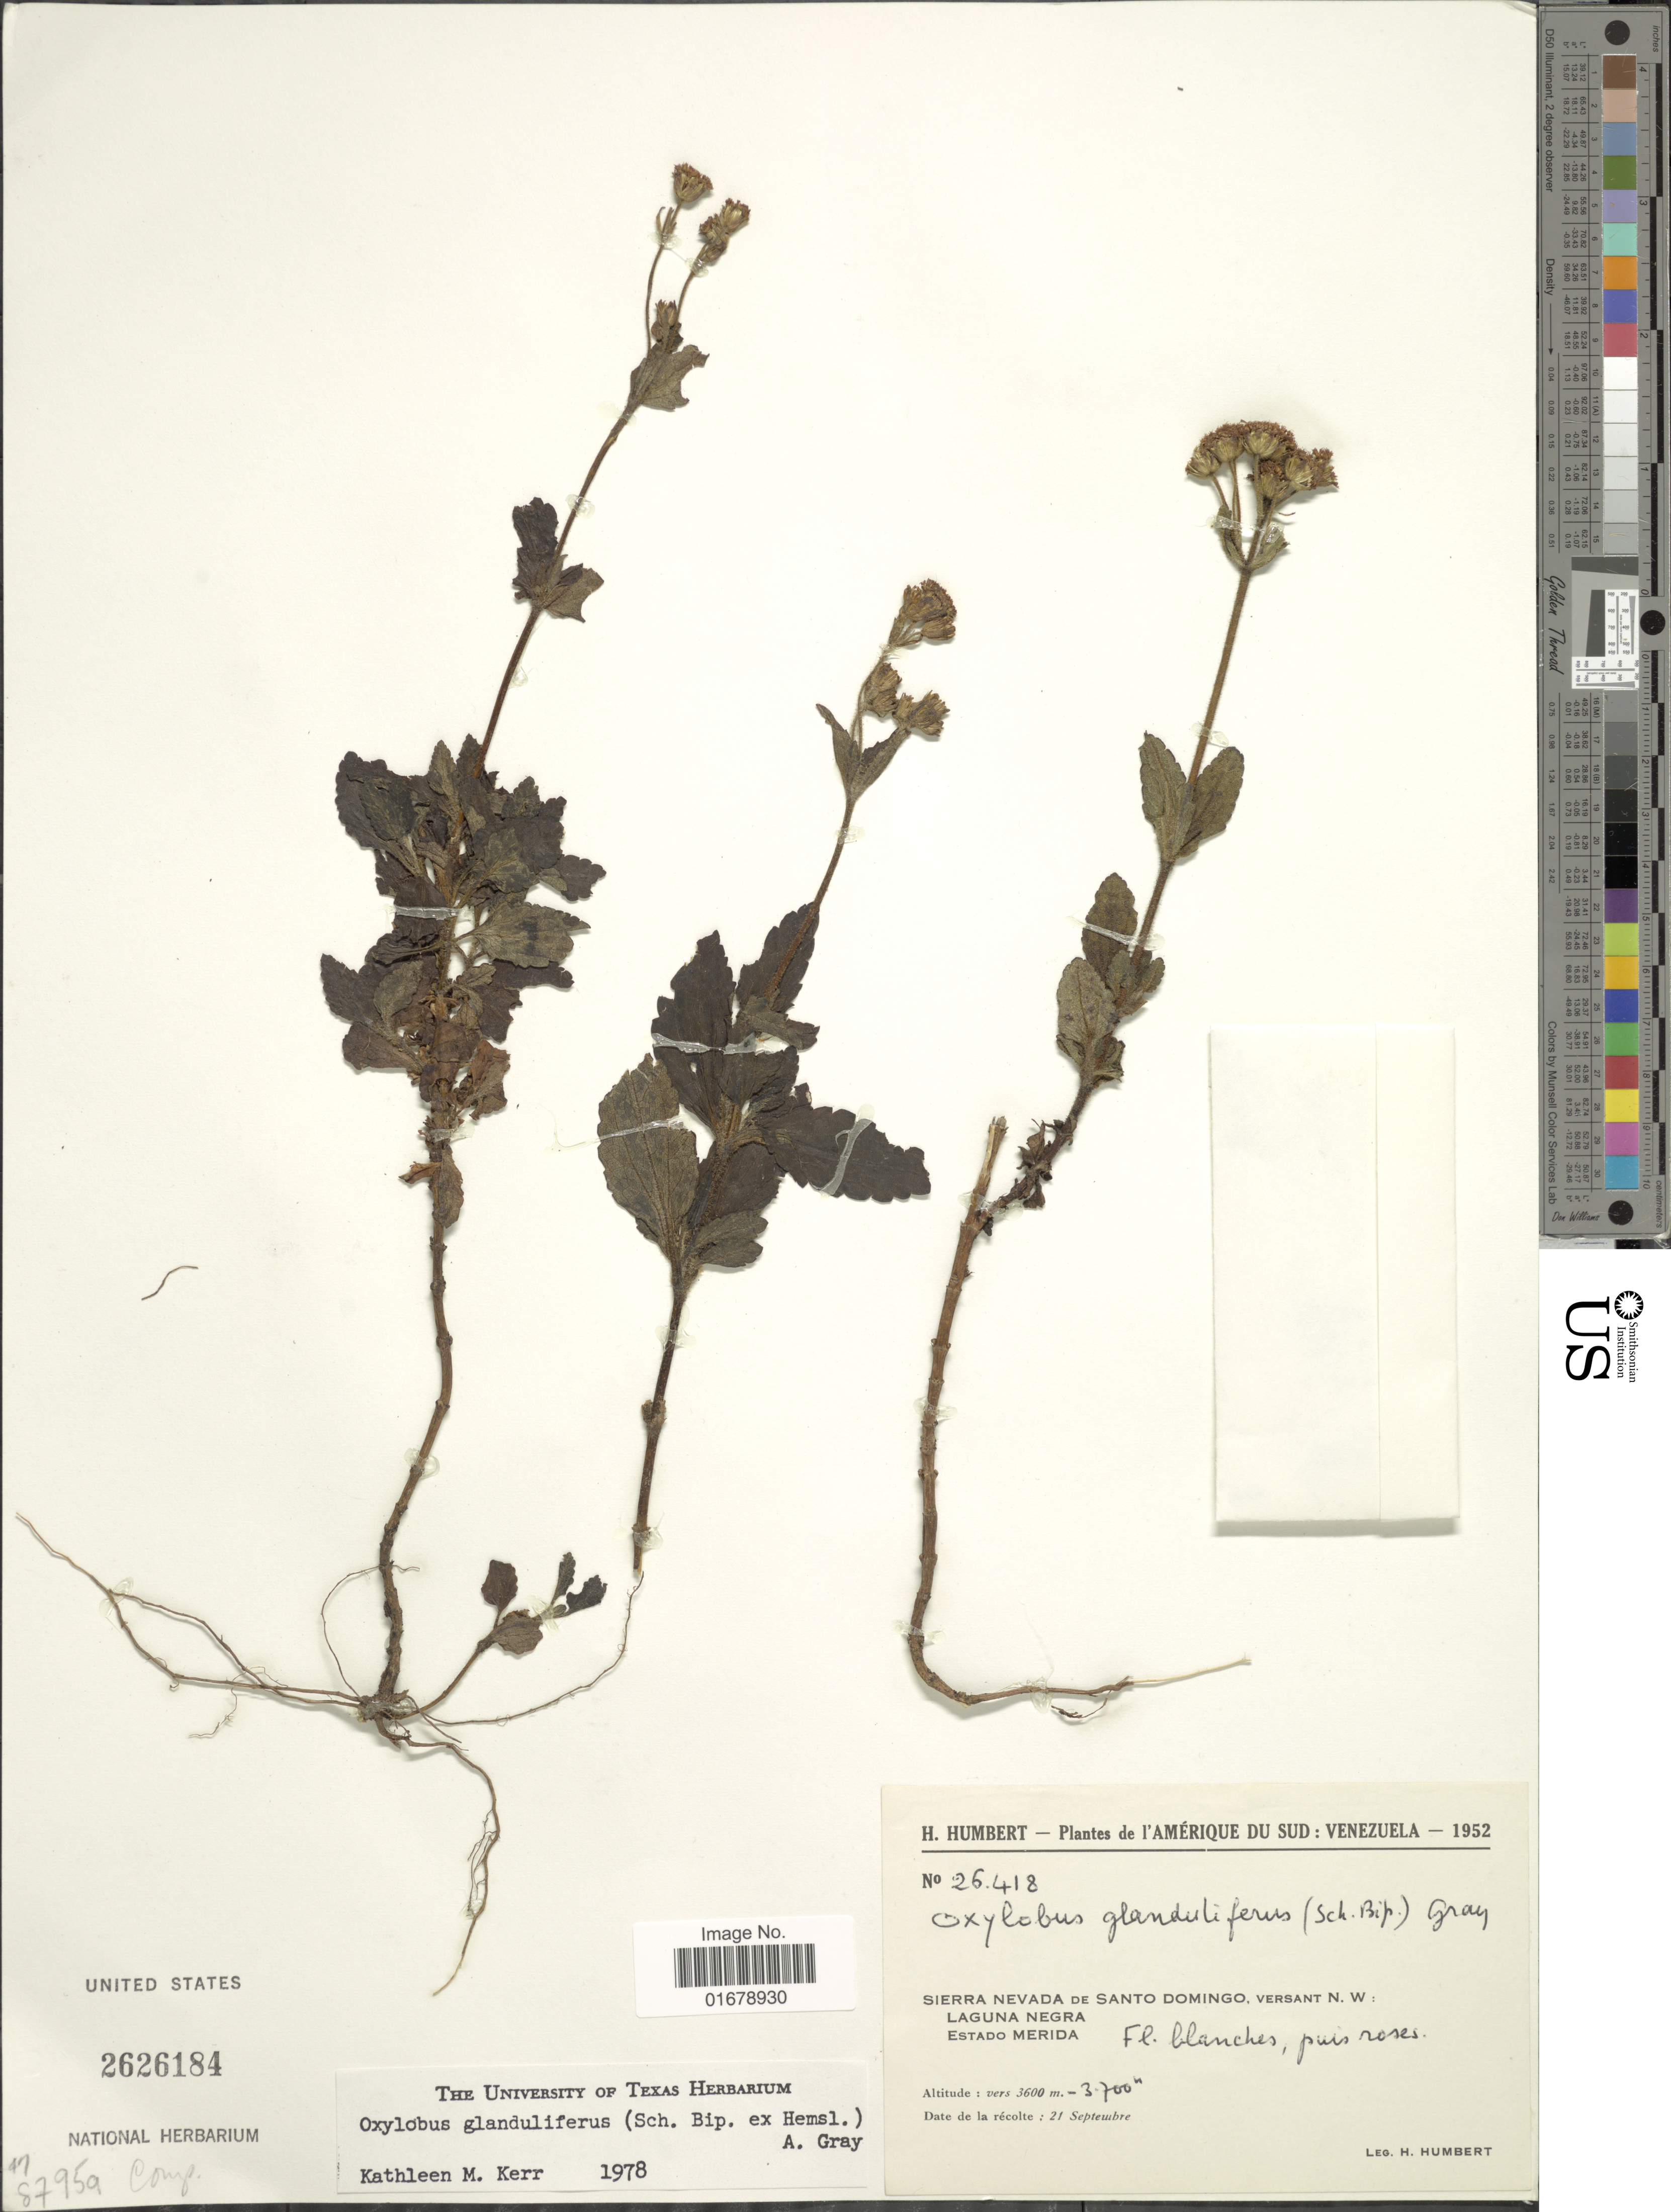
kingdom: Plantae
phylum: Tracheophyta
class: Magnoliopsida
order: Asterales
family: Asteraceae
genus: Oxylobus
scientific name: Oxylobus glanduliferus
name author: (Sch. Bip.) A. Gray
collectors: H. Humbert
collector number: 26418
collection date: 1952-09-21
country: Venezuela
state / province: Mérida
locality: Sierra Nevada de Santo Domingo, versant N. W. Laguna Negra. Estado Merida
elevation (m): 3600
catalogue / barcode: US 2626184